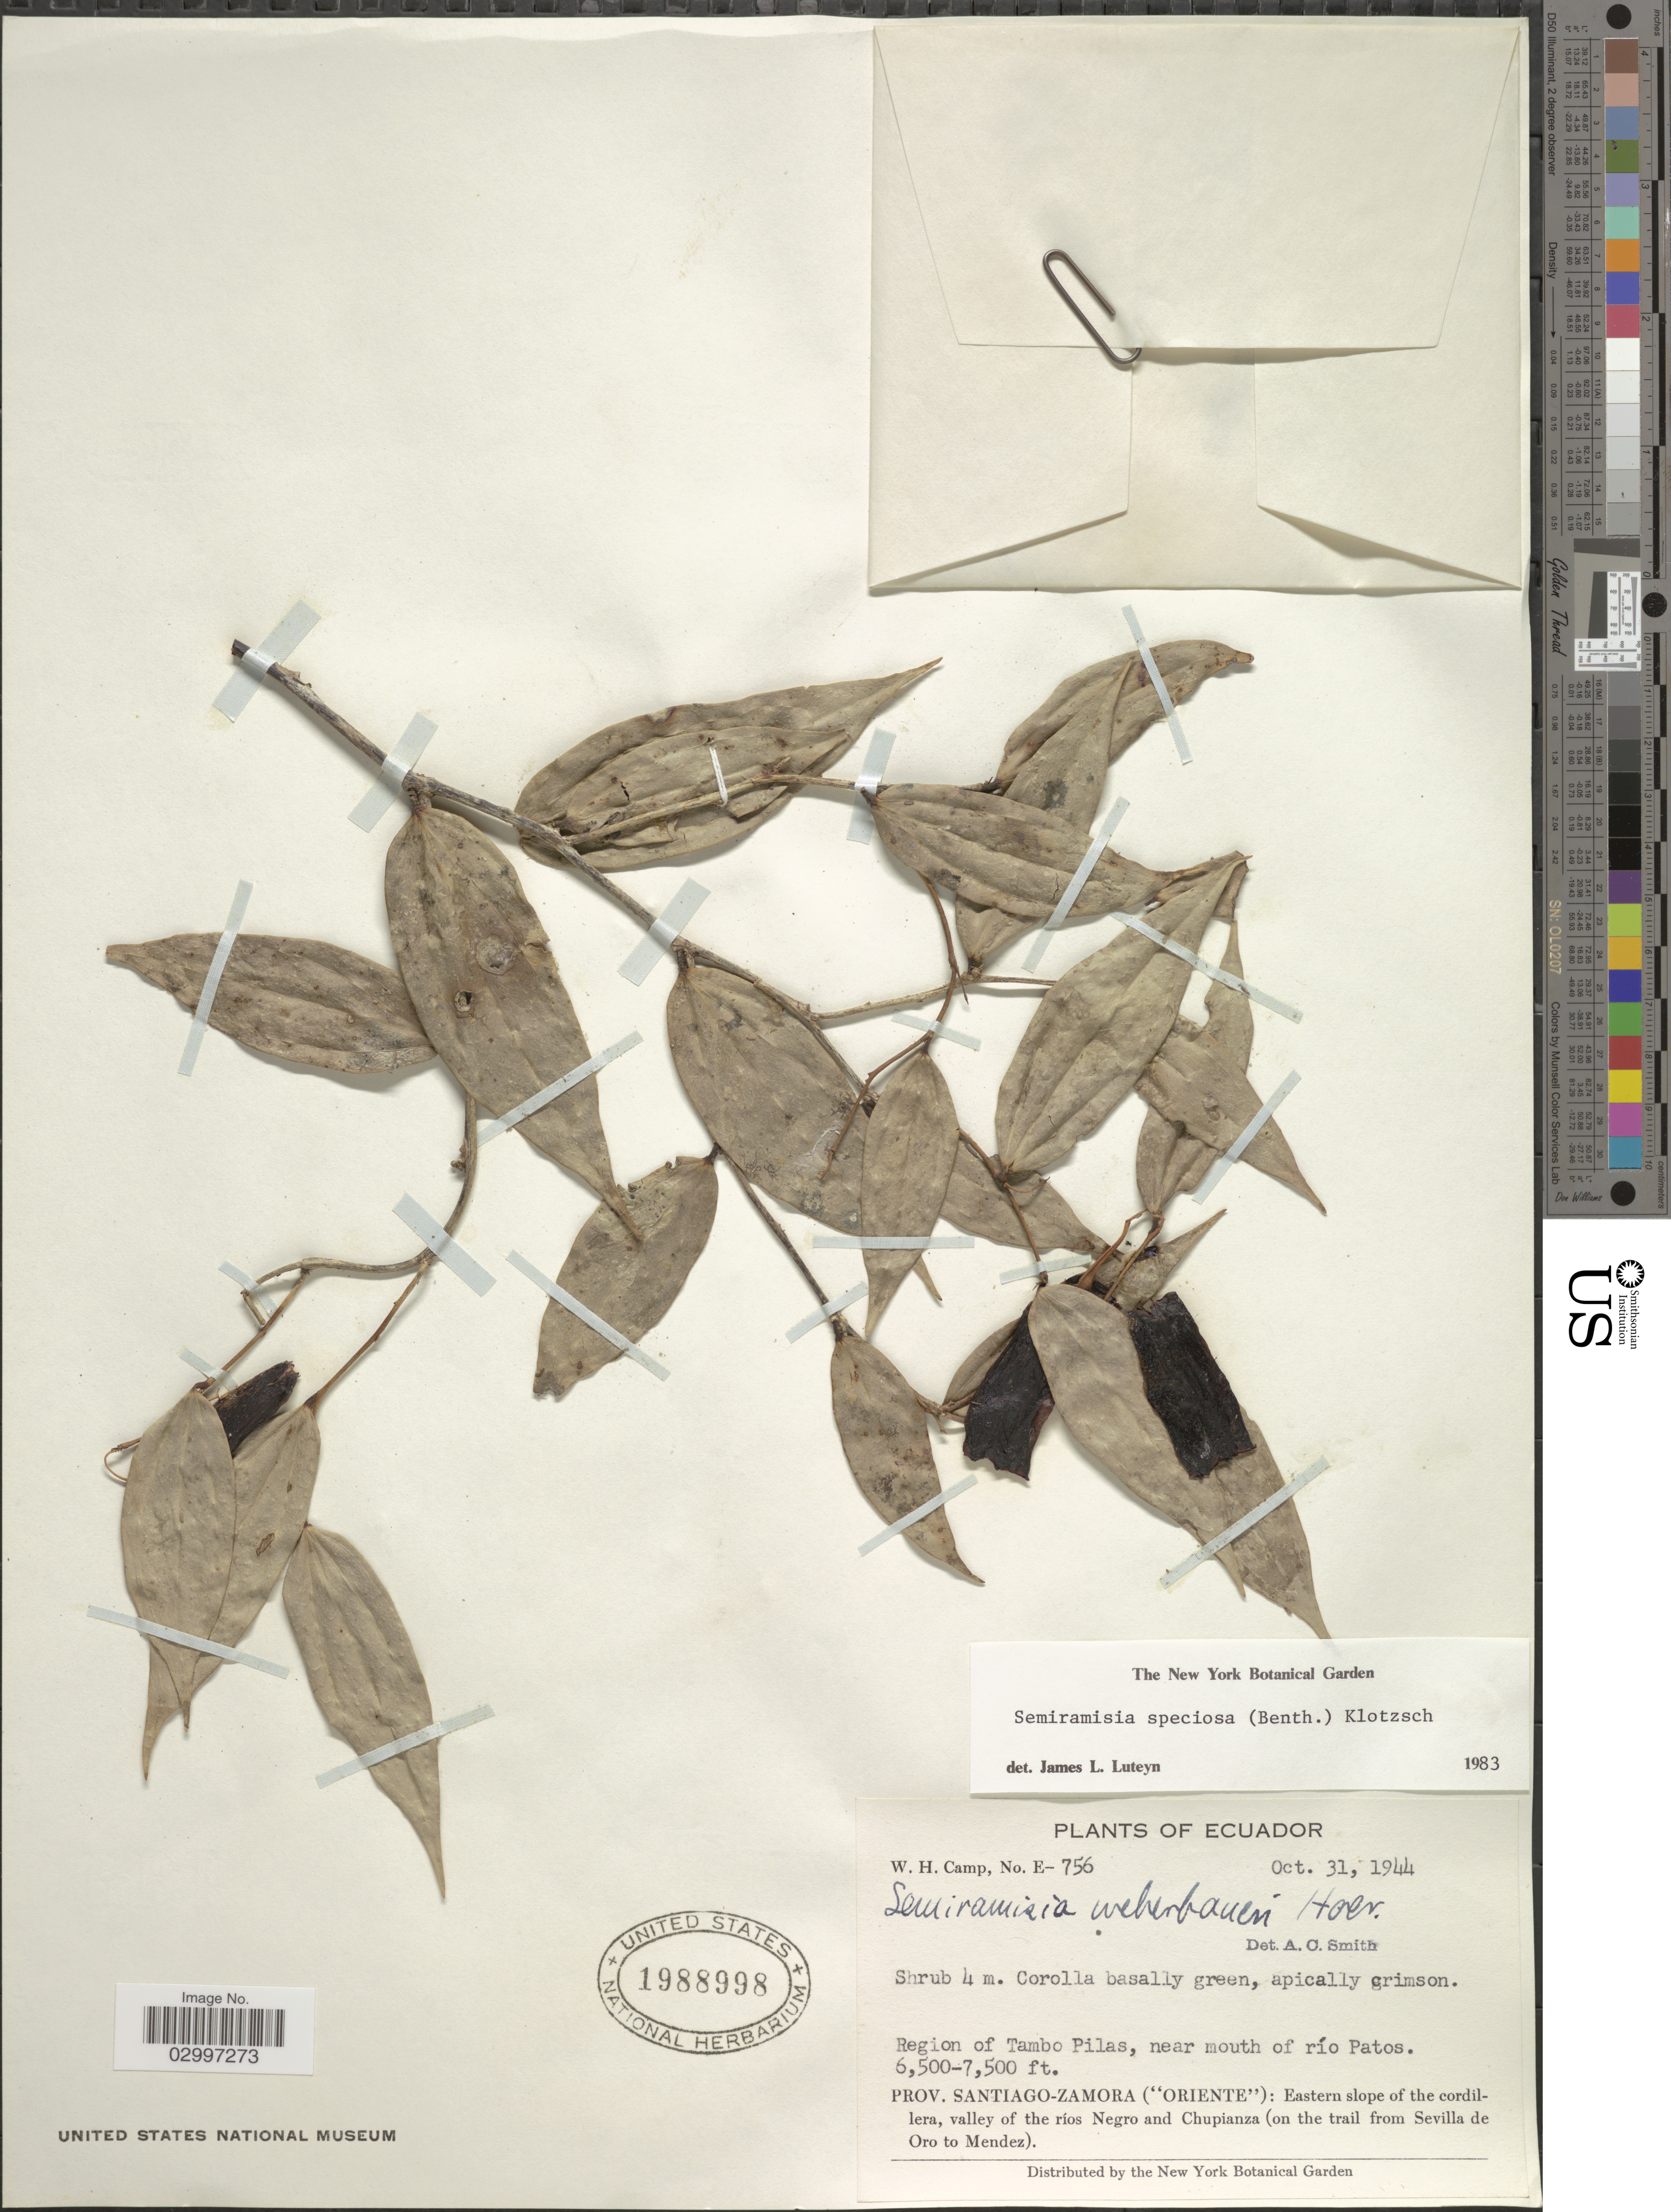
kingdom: Plantae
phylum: Tracheophyta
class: Magnoliopsida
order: Ericales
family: Ericaceae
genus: Semiramisia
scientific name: Semiramisia speciosa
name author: (Benth.) Klotzsch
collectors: W. H. Camp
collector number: E-756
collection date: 1944-10-31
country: Ecuador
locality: Region of Tambo Pilas, near mouth of río Patos, Prov. Santiago-Zamora ("Oriente"): Eastern slope of the cordillera, valley of the ríos Negro and Chupianza (on the trail from Sevilla de Oro to Mendez).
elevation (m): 1981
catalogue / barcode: US 1988998